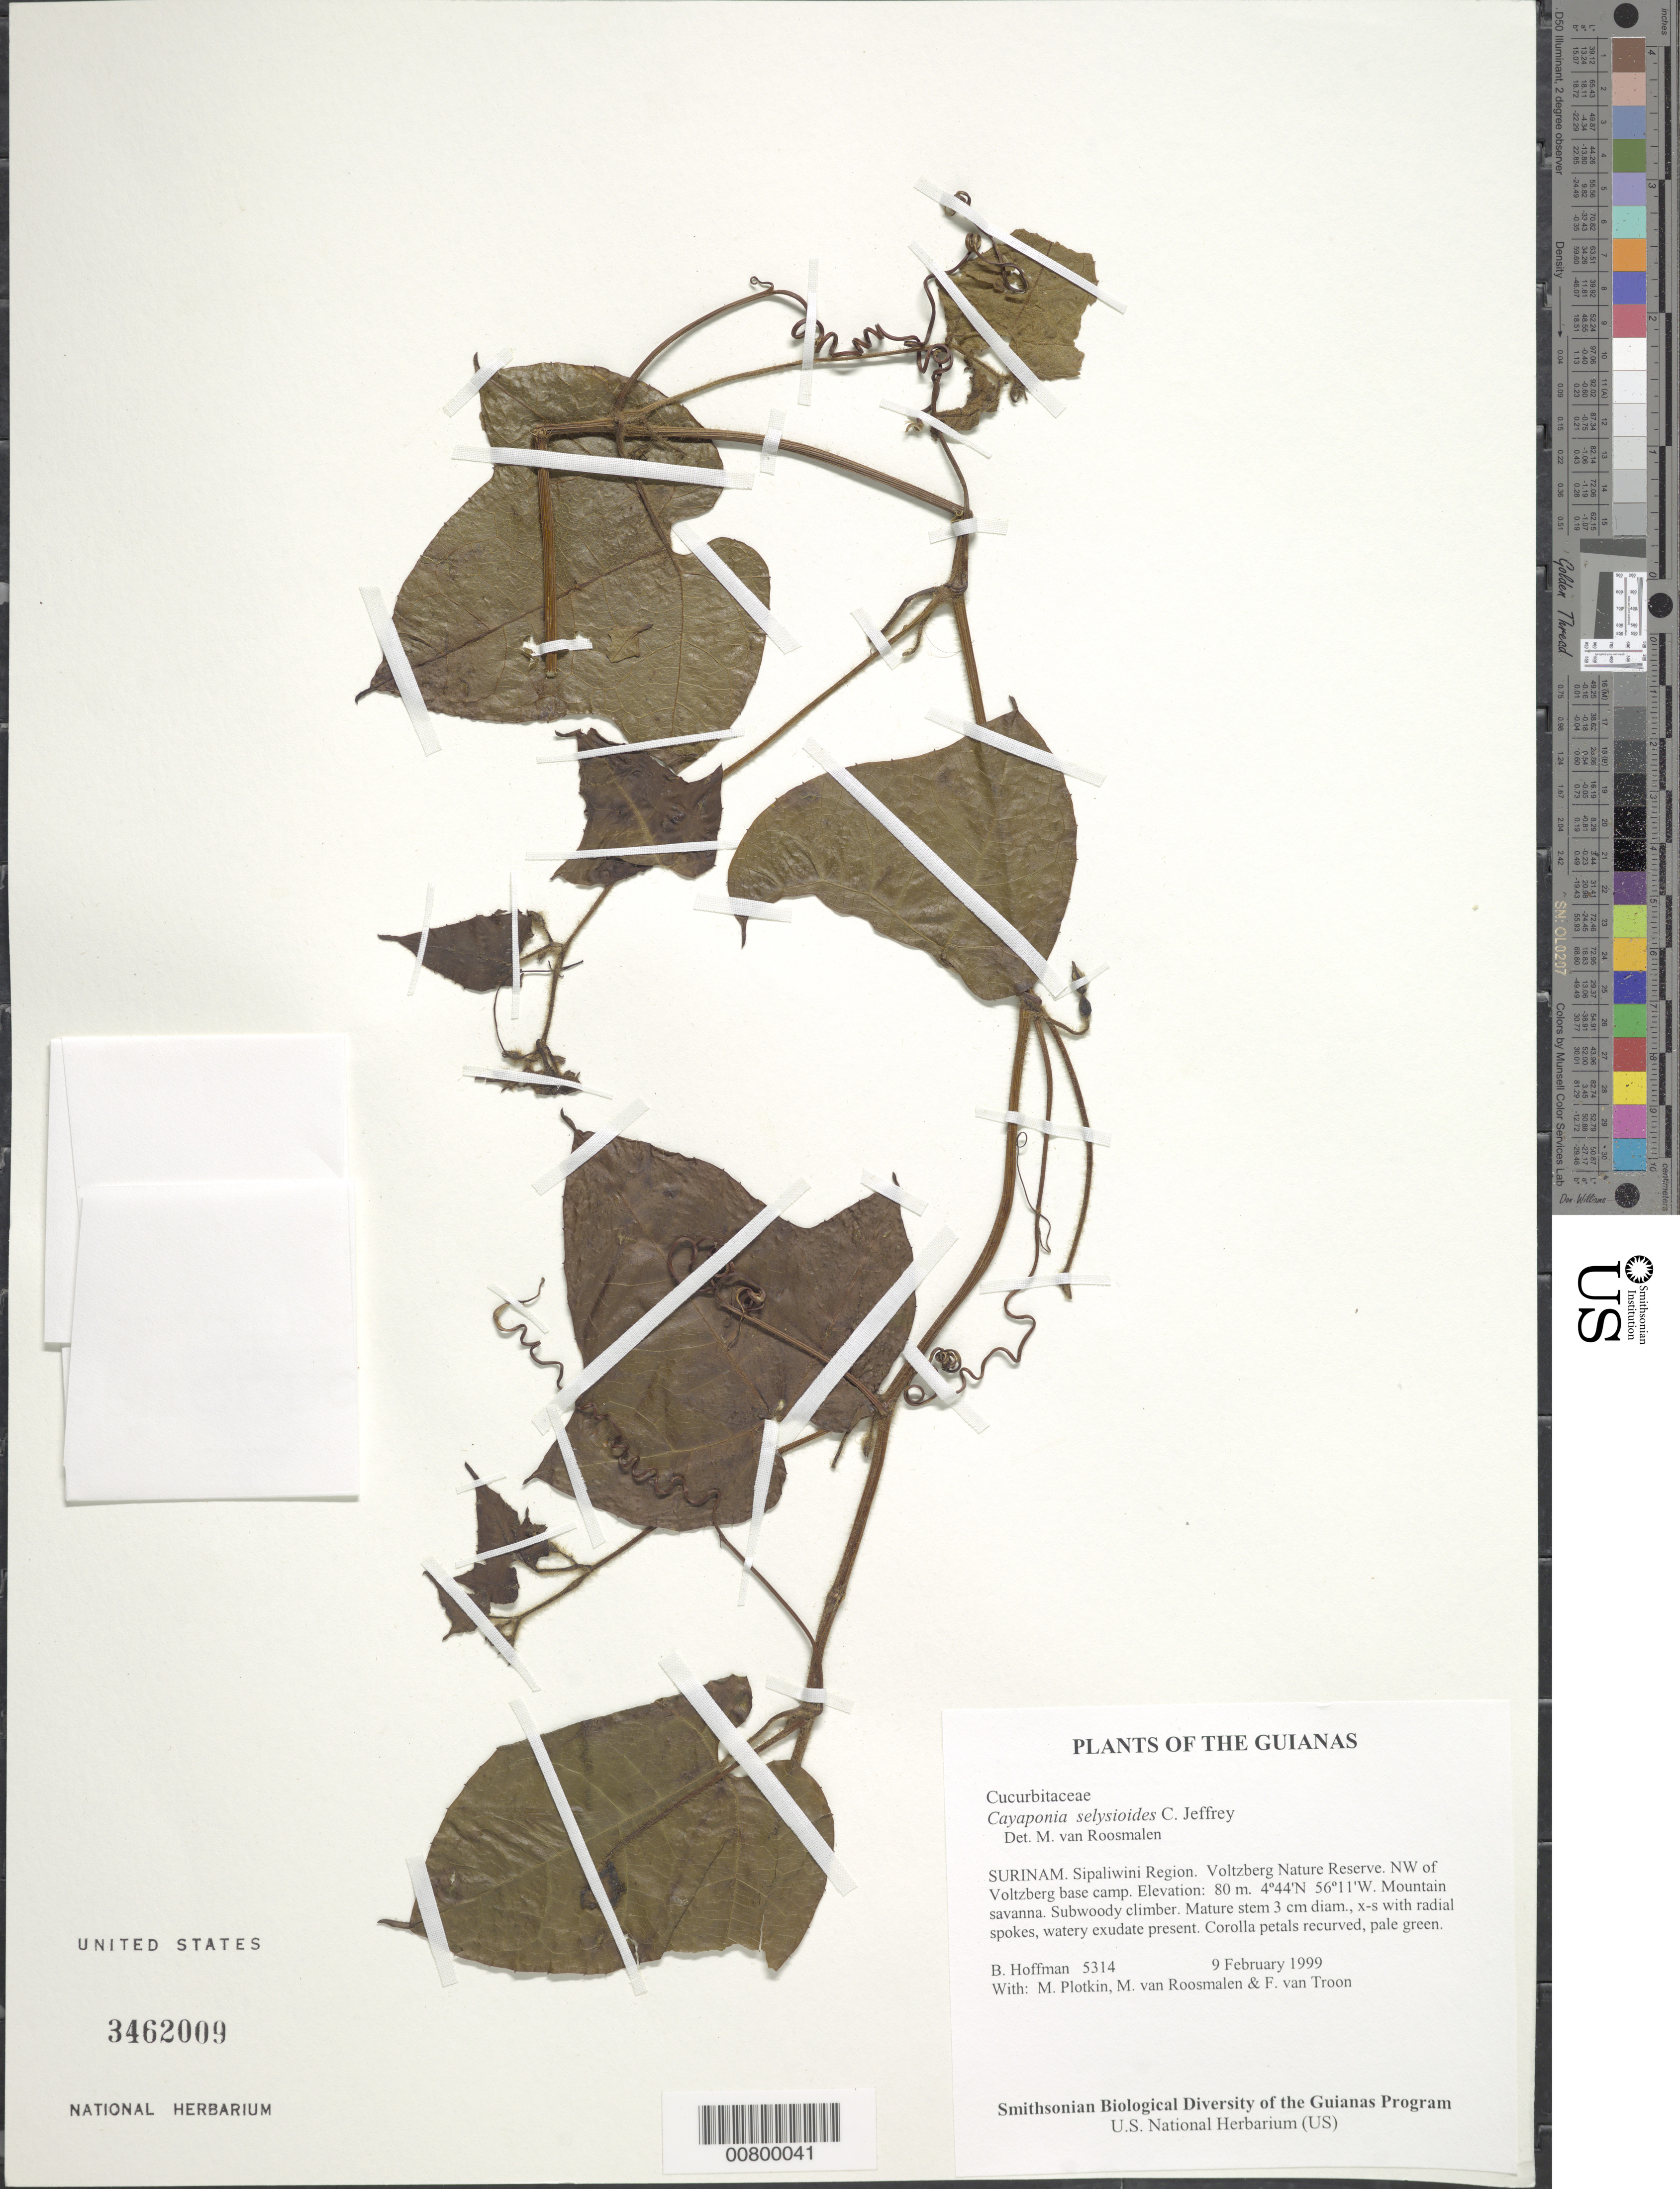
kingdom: Plantae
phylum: Tracheophyta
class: Magnoliopsida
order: Cucurbitales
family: Cucurbitaceae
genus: Cayaponia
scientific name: Cayaponia selysioides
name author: C. Jeffrey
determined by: Roosmalen, M. van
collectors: B. Hoffman, M. Plotkin, M. Roosmalen & F. Van Troon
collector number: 5314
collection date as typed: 9 February 1999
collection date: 1999-02-09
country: Suriname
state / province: Sipaliwini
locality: Voltzberg Nature Reserve. NW of Voltzberg base camp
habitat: Mountain savanna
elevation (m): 80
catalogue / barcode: US 3462009